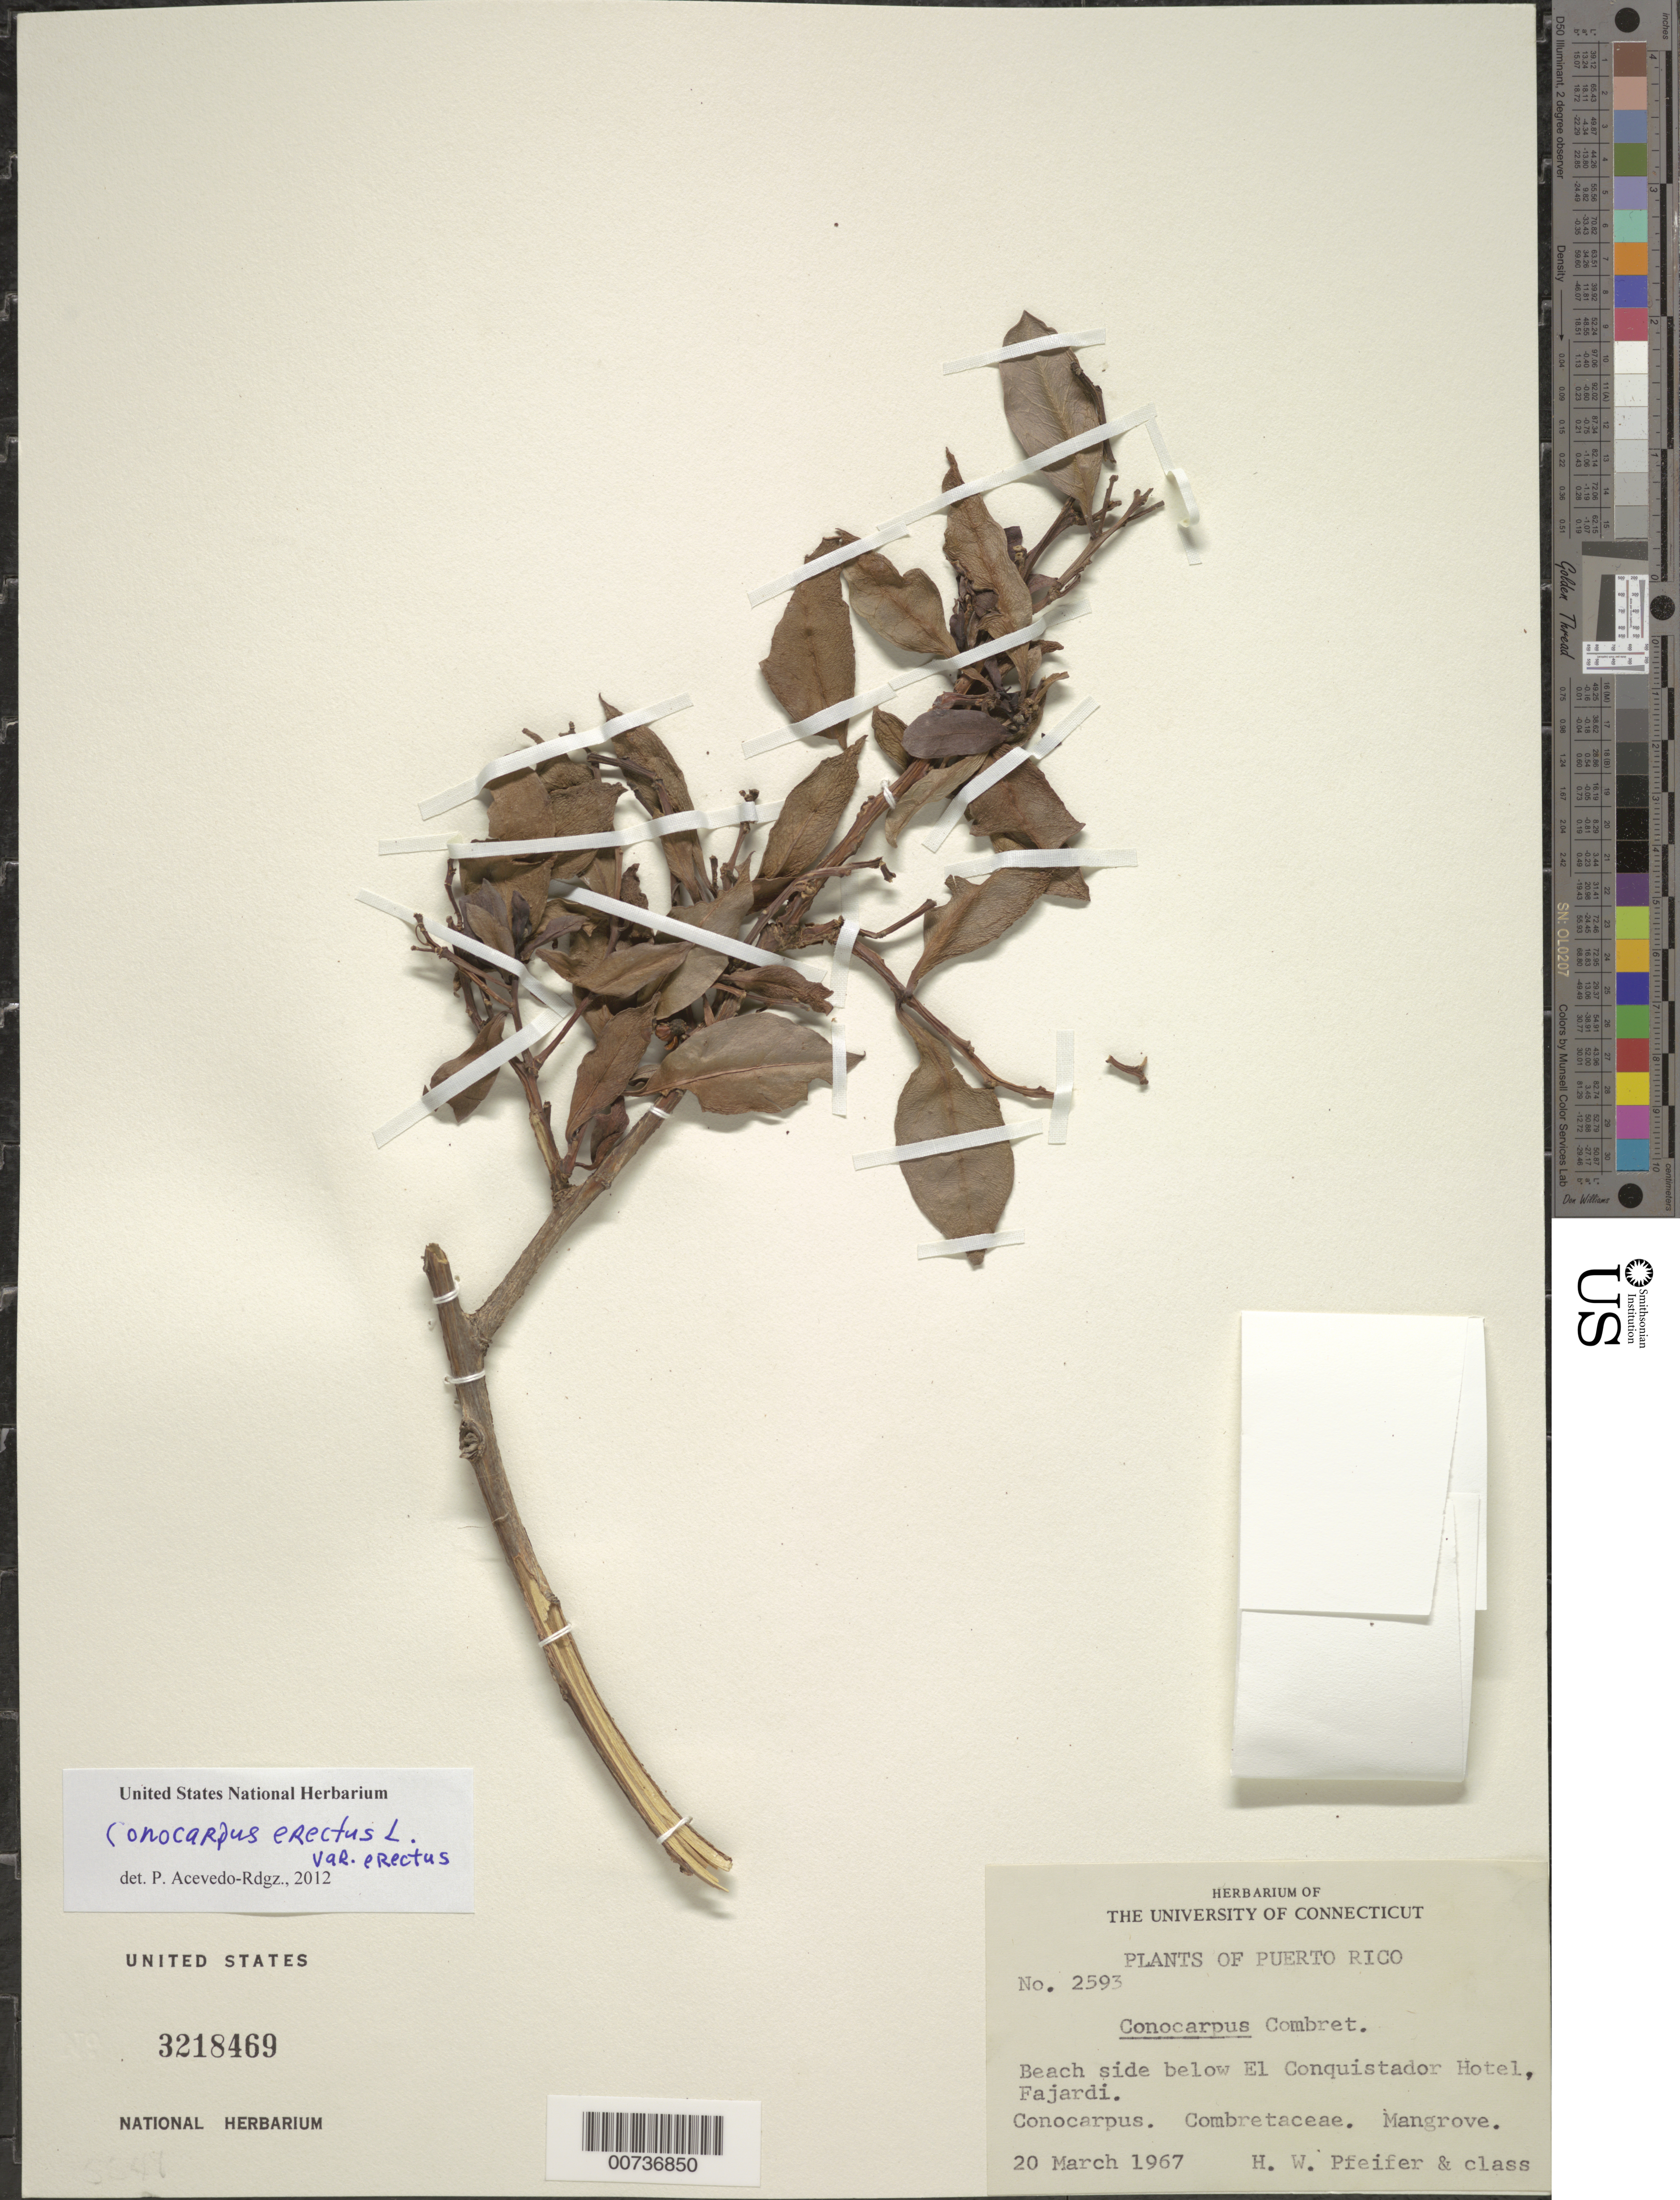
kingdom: Plantae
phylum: Tracheophyta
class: Magnoliopsida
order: Myrtales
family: Combretaceae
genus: Conocarpus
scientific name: Conocarpus erectus var. erectus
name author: L.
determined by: Acevedo-Rodríguez, P., (BOT), Smithsonian Institution - National Museum of Natural History (UNITED STATES)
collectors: H. W. Pfeifer & Class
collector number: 2593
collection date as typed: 20 Mar 1967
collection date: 1967-03-20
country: Puerto Rico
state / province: Fajardo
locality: Beach side below El Conquistador Hotel, Fajardo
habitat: Mangrove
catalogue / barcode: US 3218469